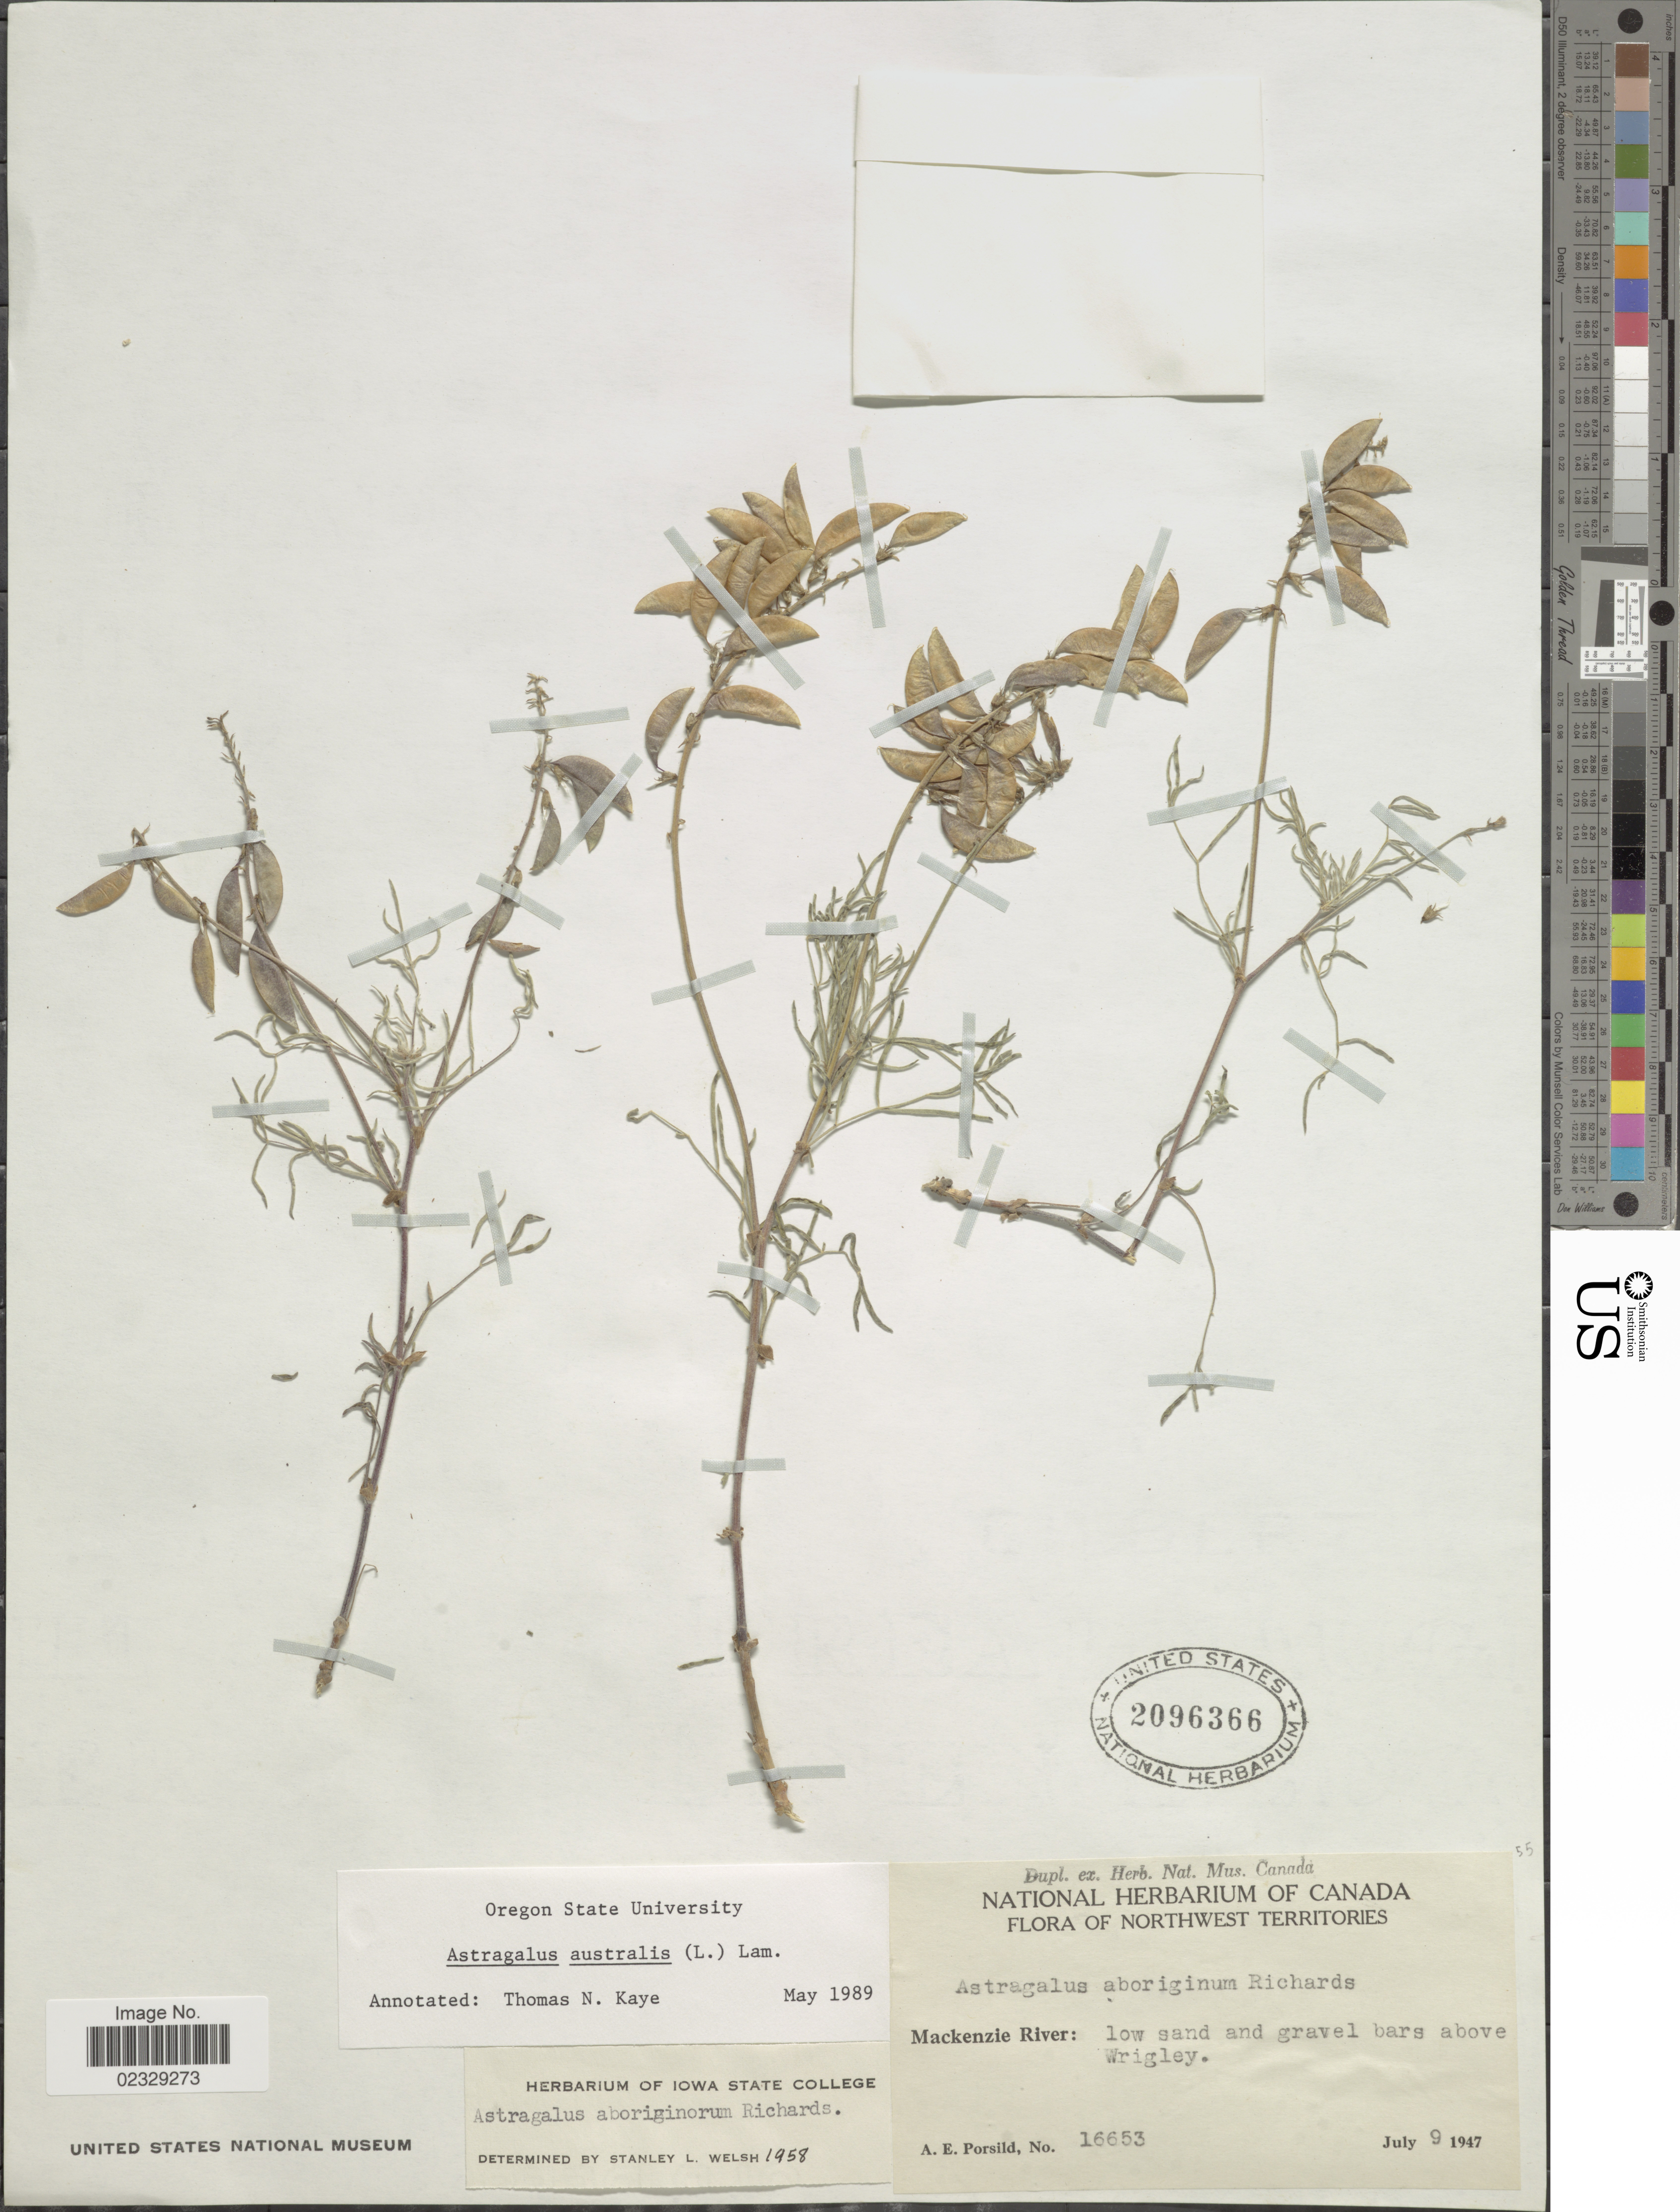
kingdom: Plantae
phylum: Tracheophyta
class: Magnoliopsida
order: Fabales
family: Fabaceae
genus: Astragalus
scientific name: Astragalus australis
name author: (L.) Lam.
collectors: A. E. Porsild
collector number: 16653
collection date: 1947-07-09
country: Canada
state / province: Northwest Territories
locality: Mackenzie River: low sand and gravel bars above Wrigley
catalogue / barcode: US 2096366